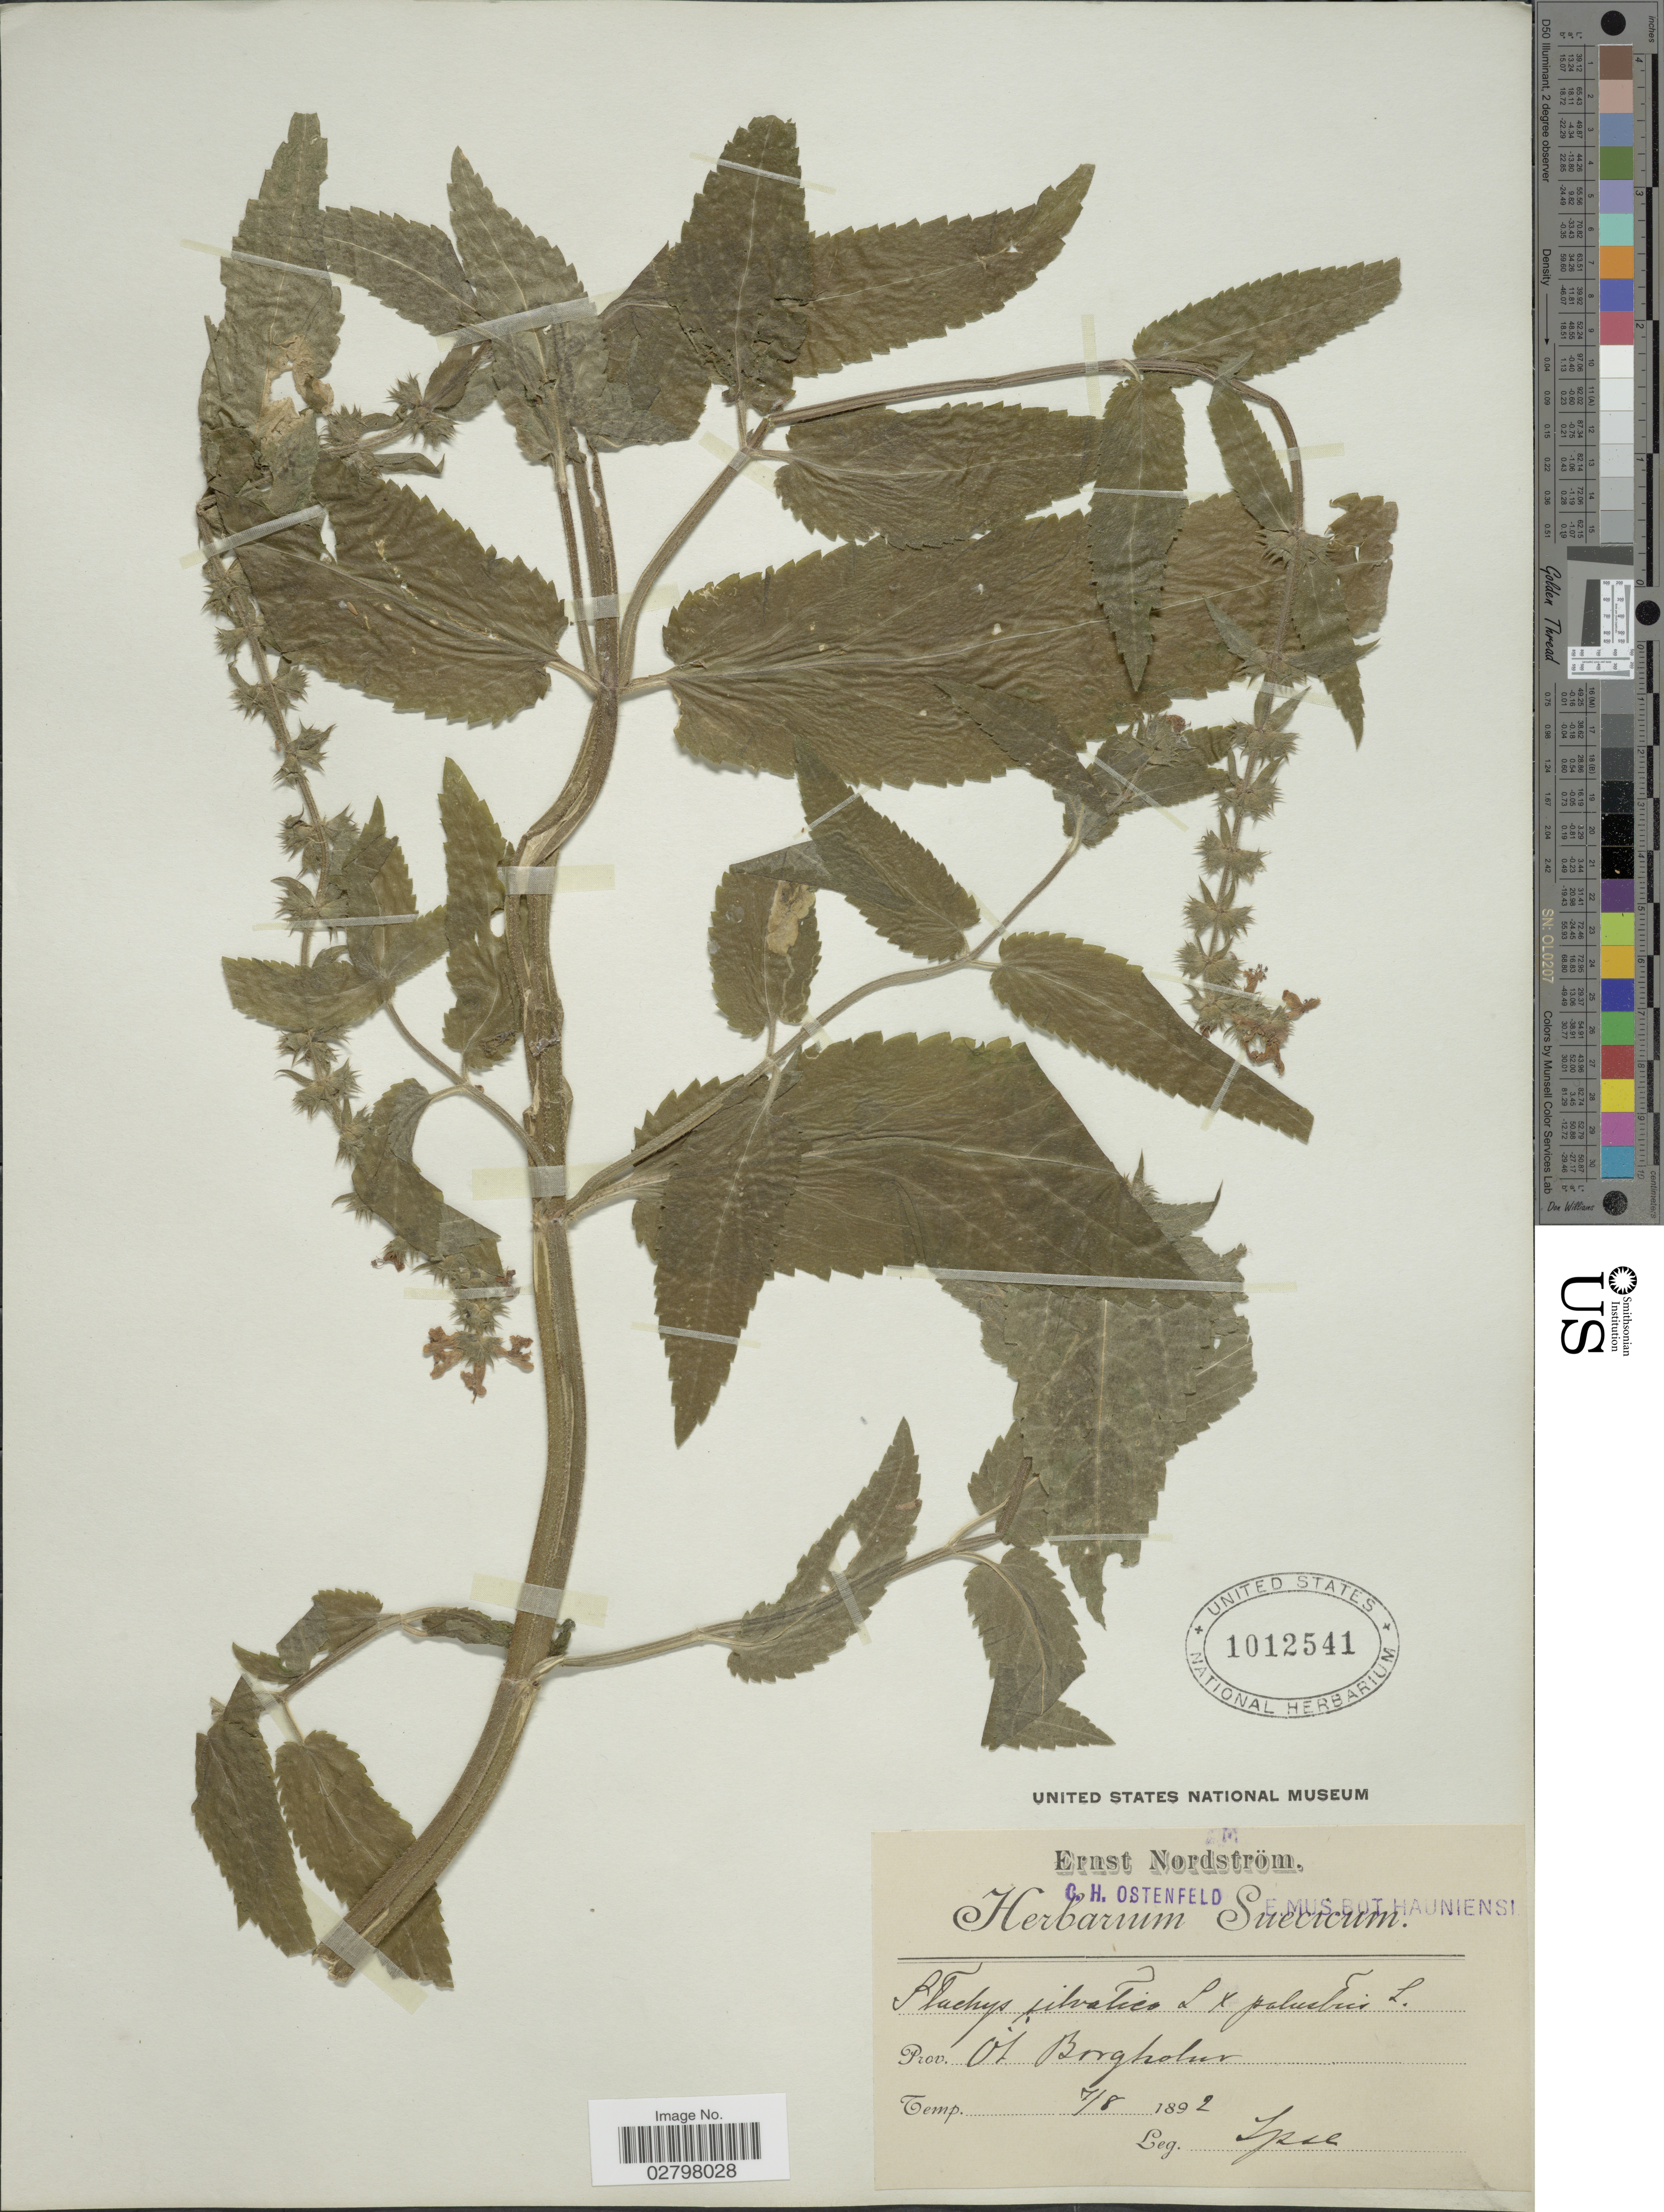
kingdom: Plantae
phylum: Tracheophyta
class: Magnoliopsida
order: Lamiales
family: Lamiaceae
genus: Stachys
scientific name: Stachys sylvatica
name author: L.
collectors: E. Nordström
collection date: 1892-08-07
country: Sweden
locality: Prov. Öl. Borgholm.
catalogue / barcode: US 1012541